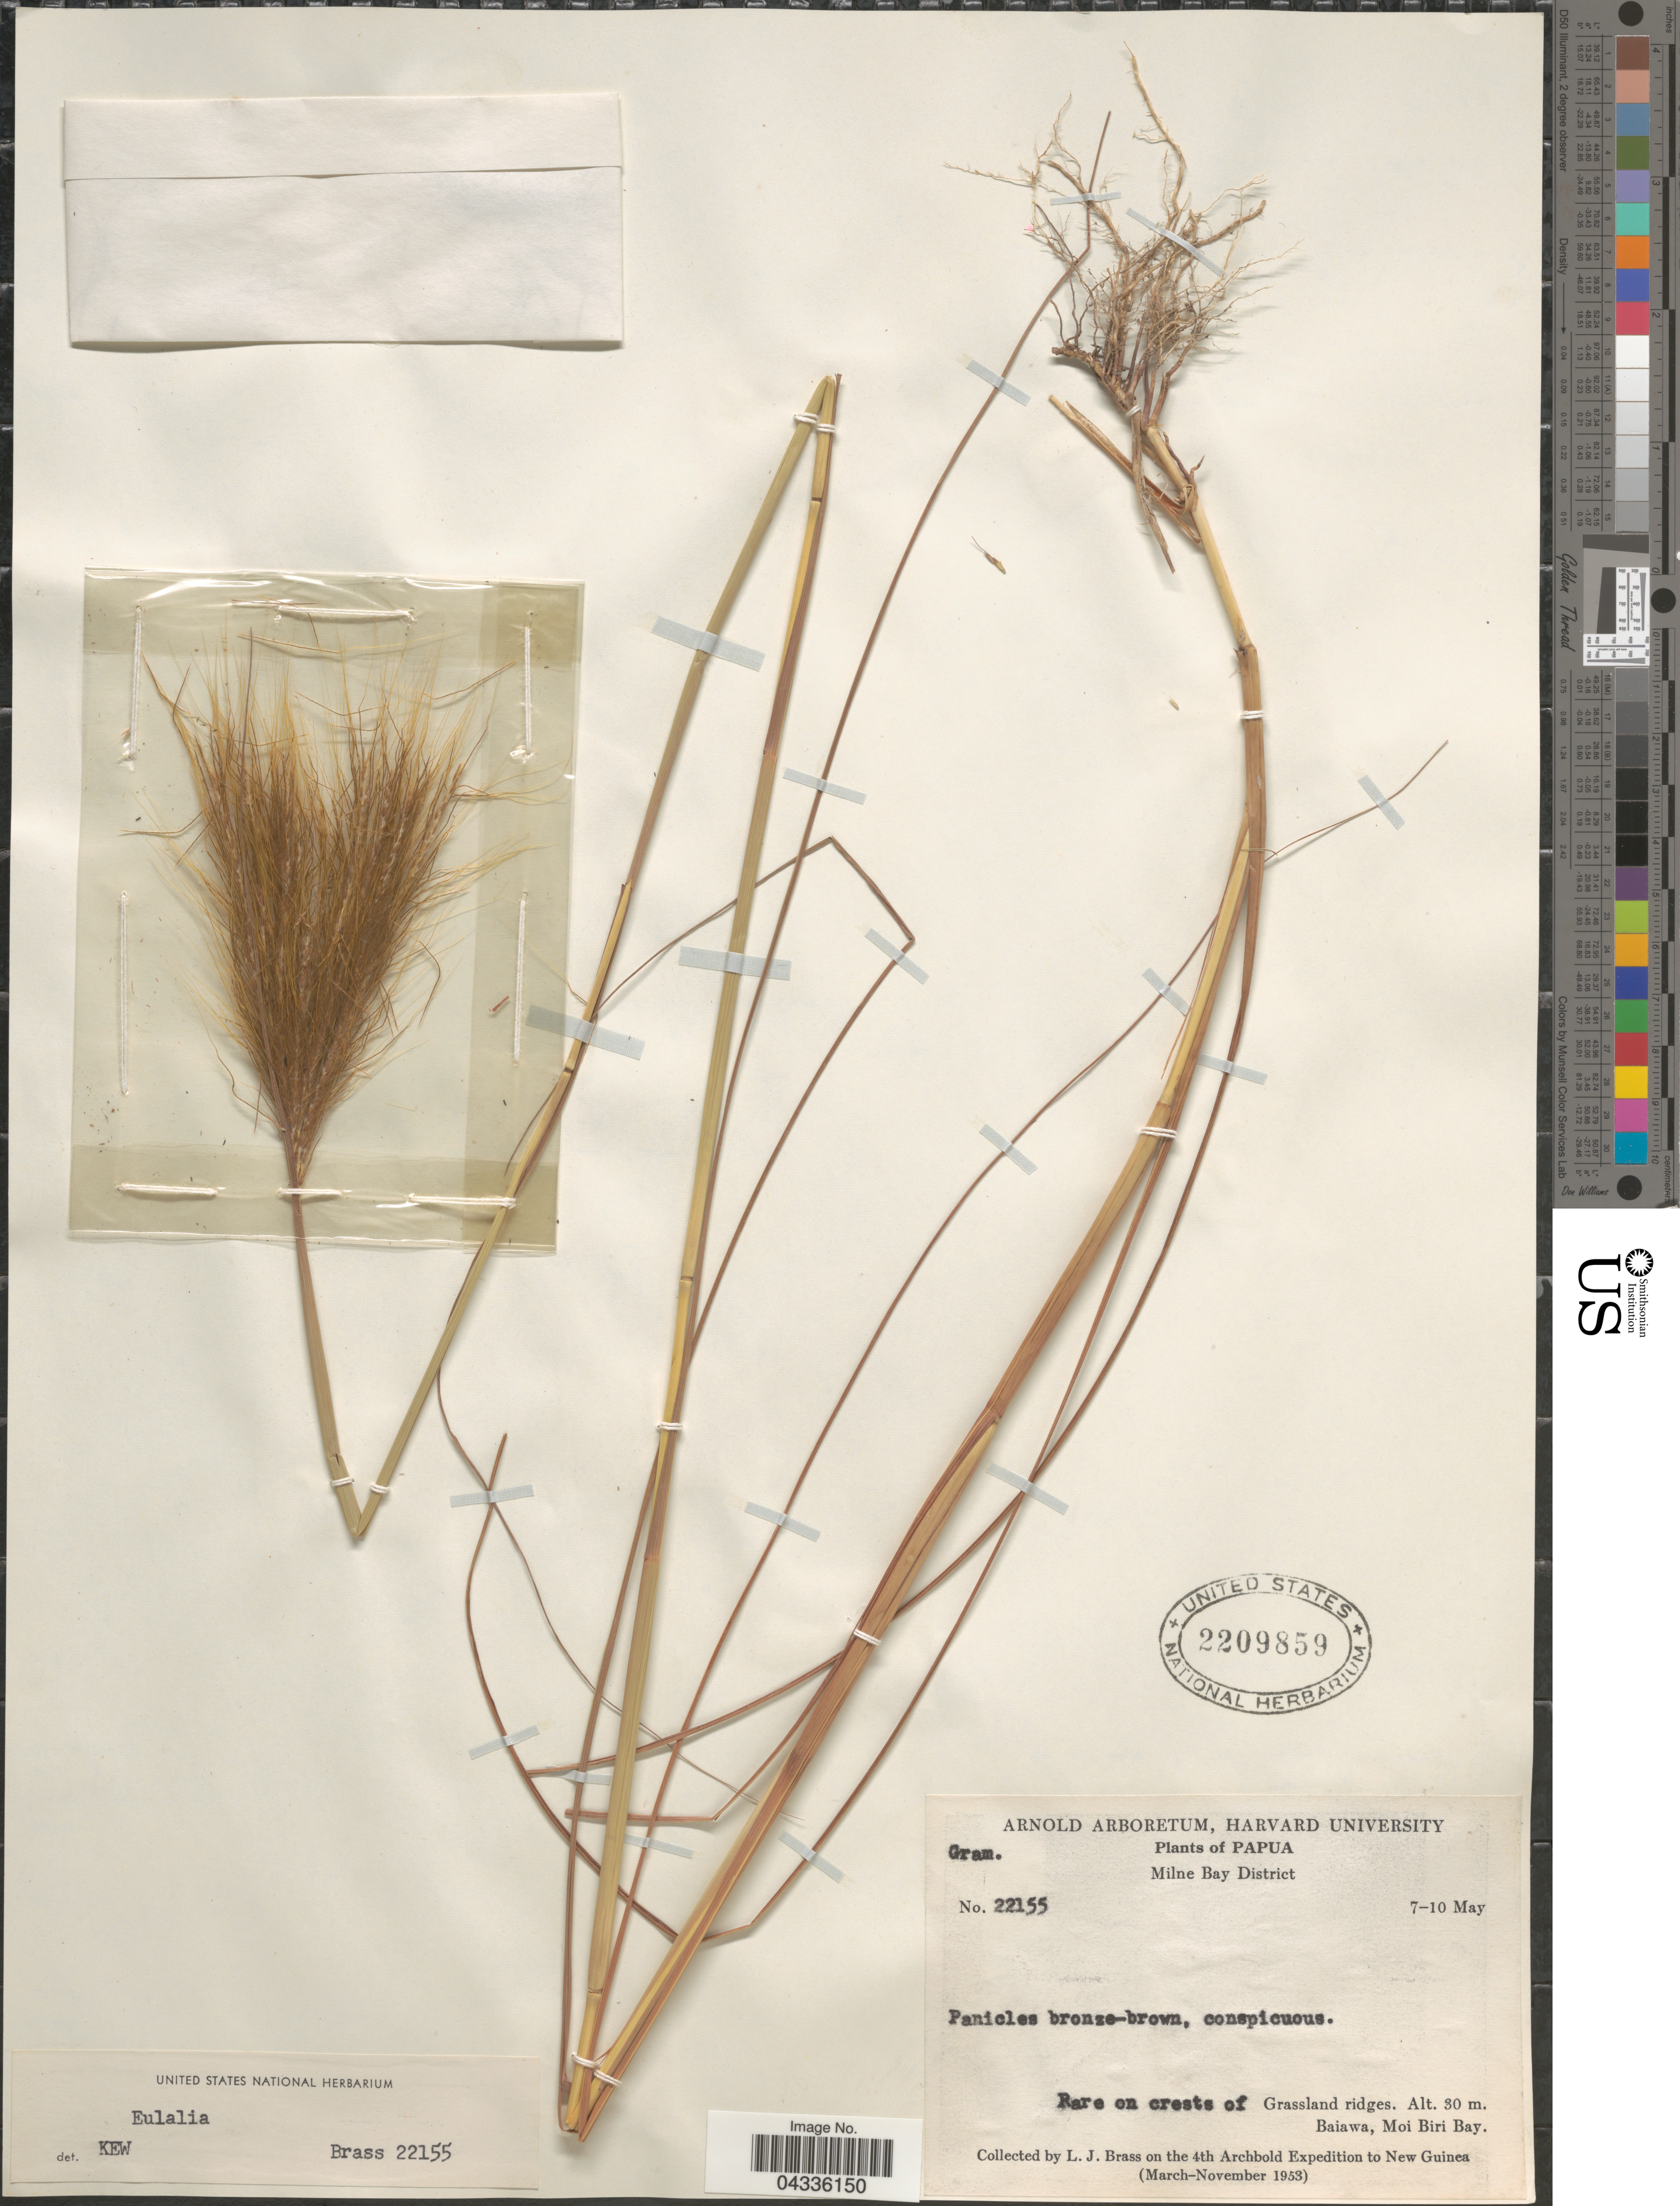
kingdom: Plantae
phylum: Tracheophyta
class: Liliopsida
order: Poales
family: Poaceae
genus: Eulalia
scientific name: Eulalia sp.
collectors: L. J. Brass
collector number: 22155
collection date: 1953-05-07/1953-05-10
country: Papua New Guinea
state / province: Milne Bay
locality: Papua. Milne Bay District. Baiawa, Moi Biri Bay. 4th Archbold Expedition to New Guinea.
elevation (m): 30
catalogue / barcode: US 2209859